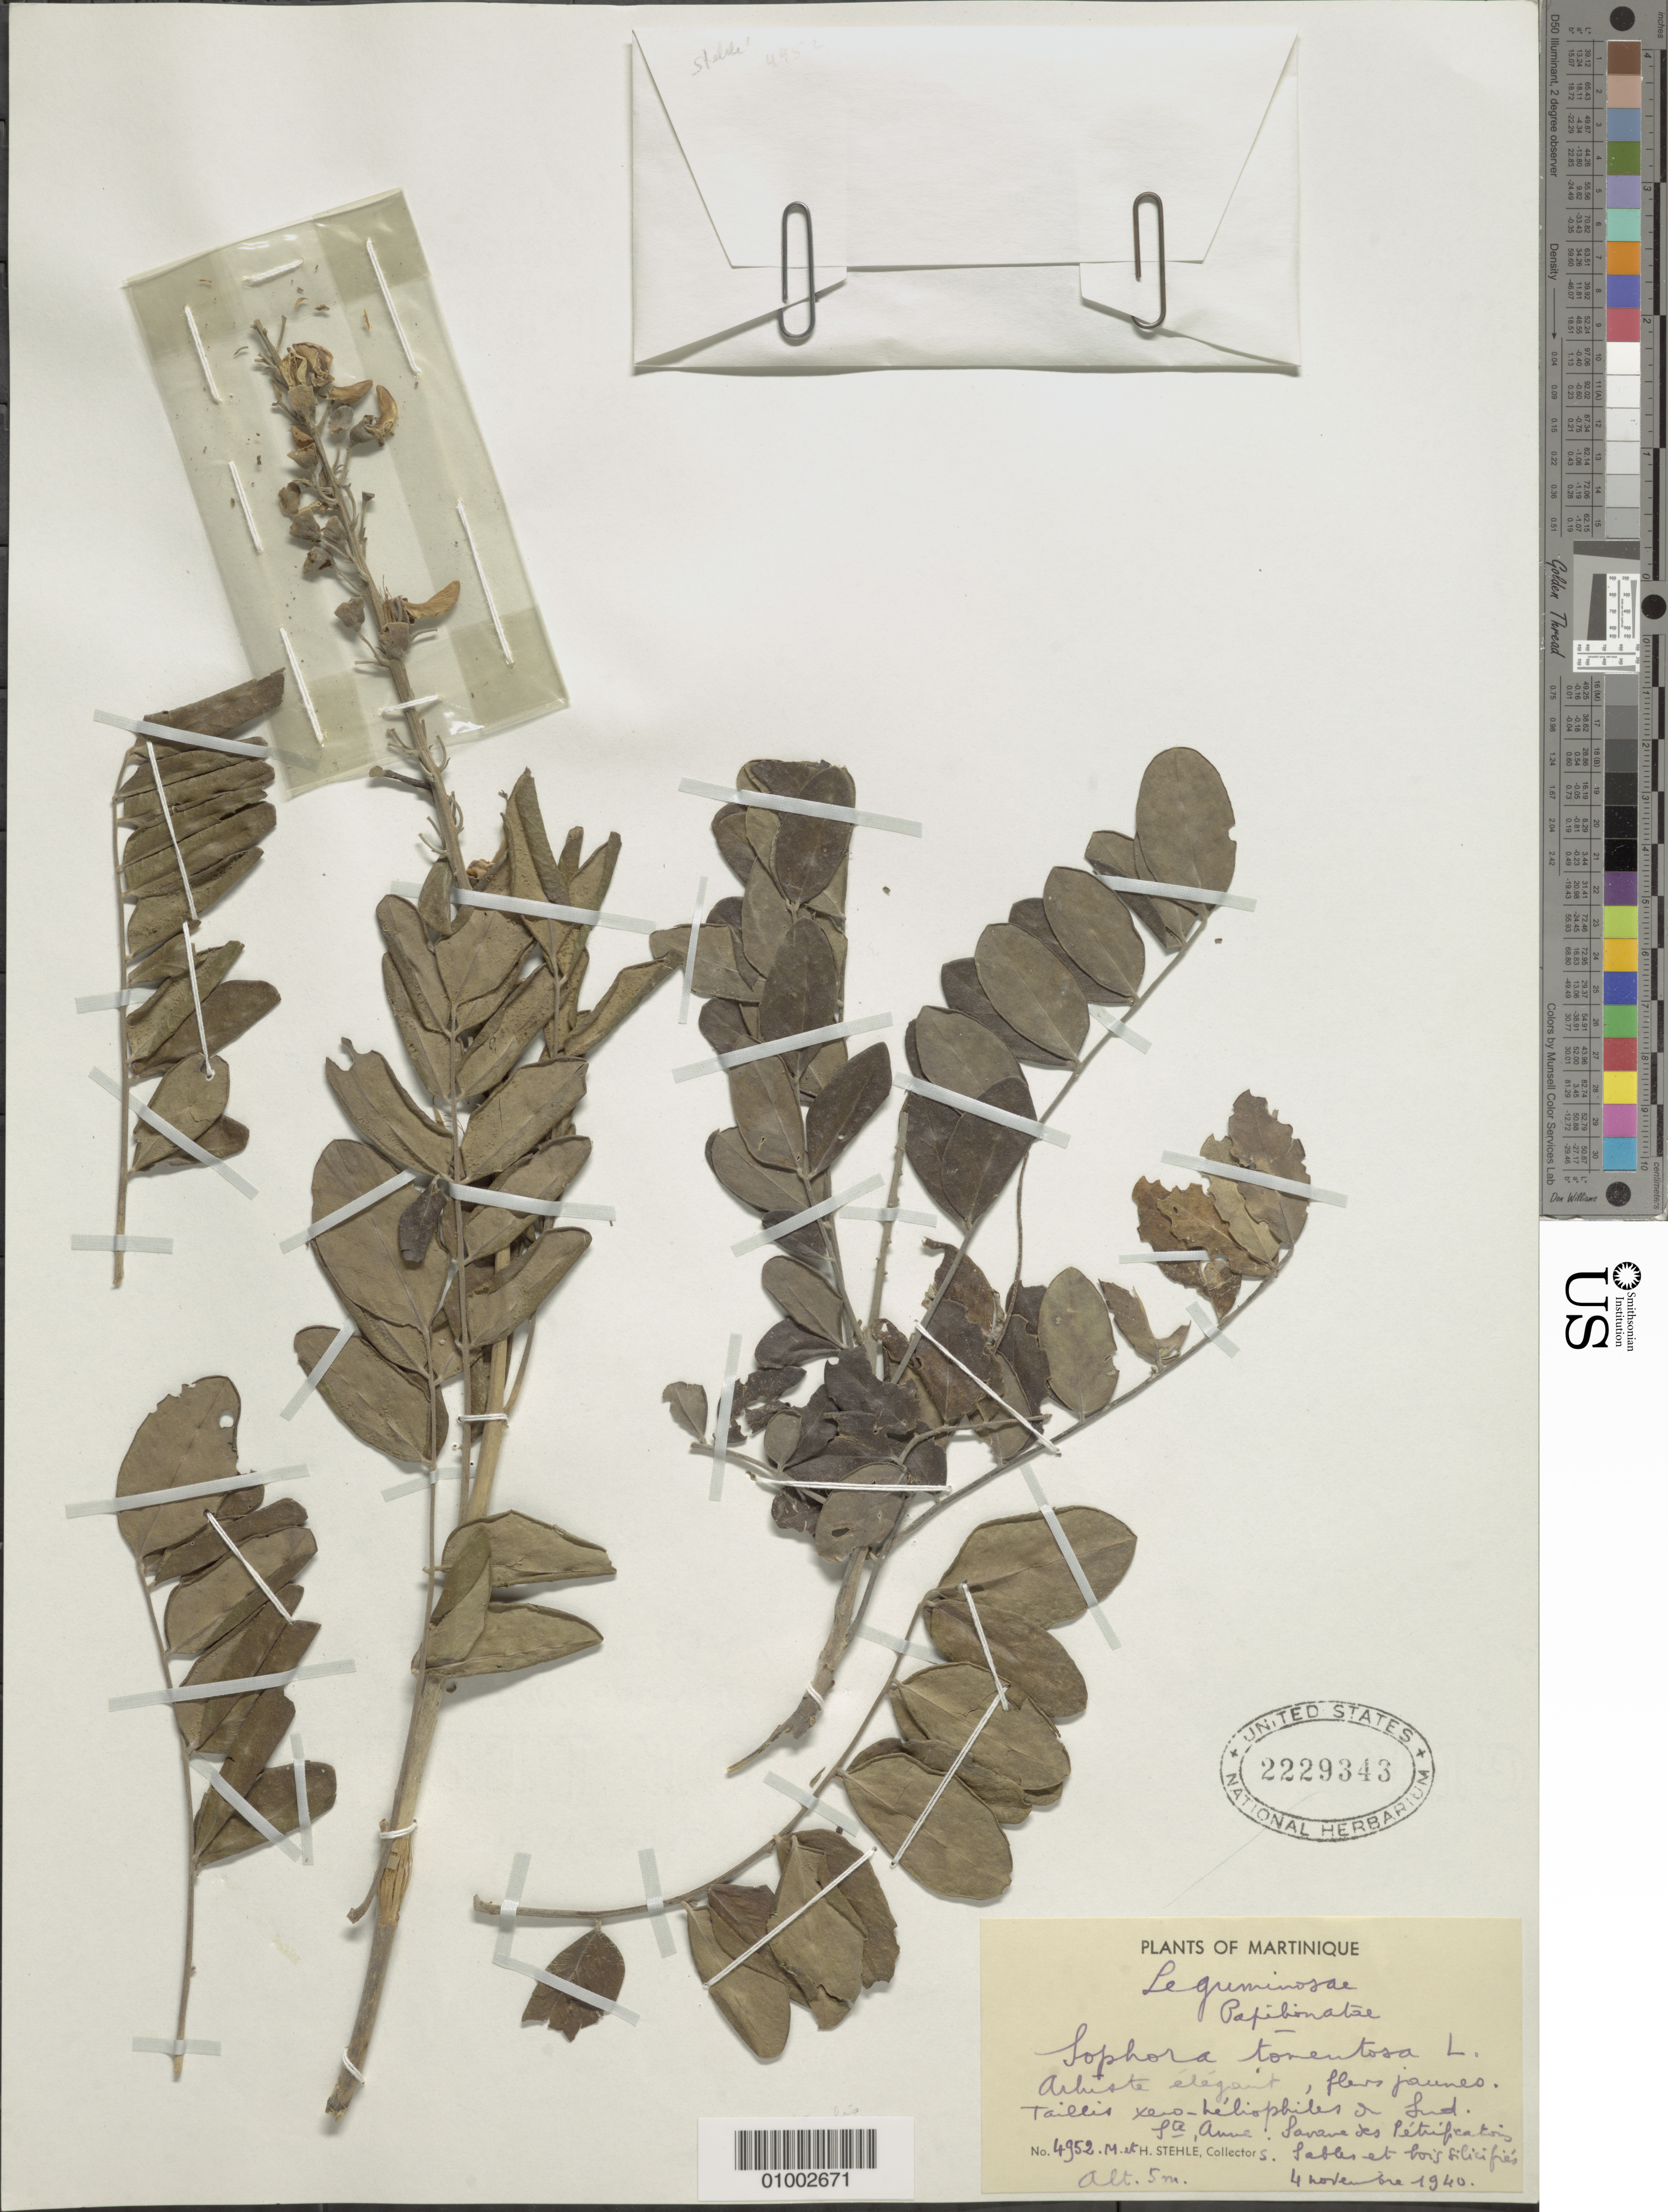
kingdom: Plantae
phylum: Tracheophyta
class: Magnoliopsida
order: Fabales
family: Fabaceae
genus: Sophora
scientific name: Sophora tomentosa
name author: L.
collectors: H. Stehlé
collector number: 4952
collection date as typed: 04 Nov 1940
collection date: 1940-11-04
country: Martinique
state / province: Le Marin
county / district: Sainte-Anne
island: Martinique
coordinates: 0 N, 0 E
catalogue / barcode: US 2229343